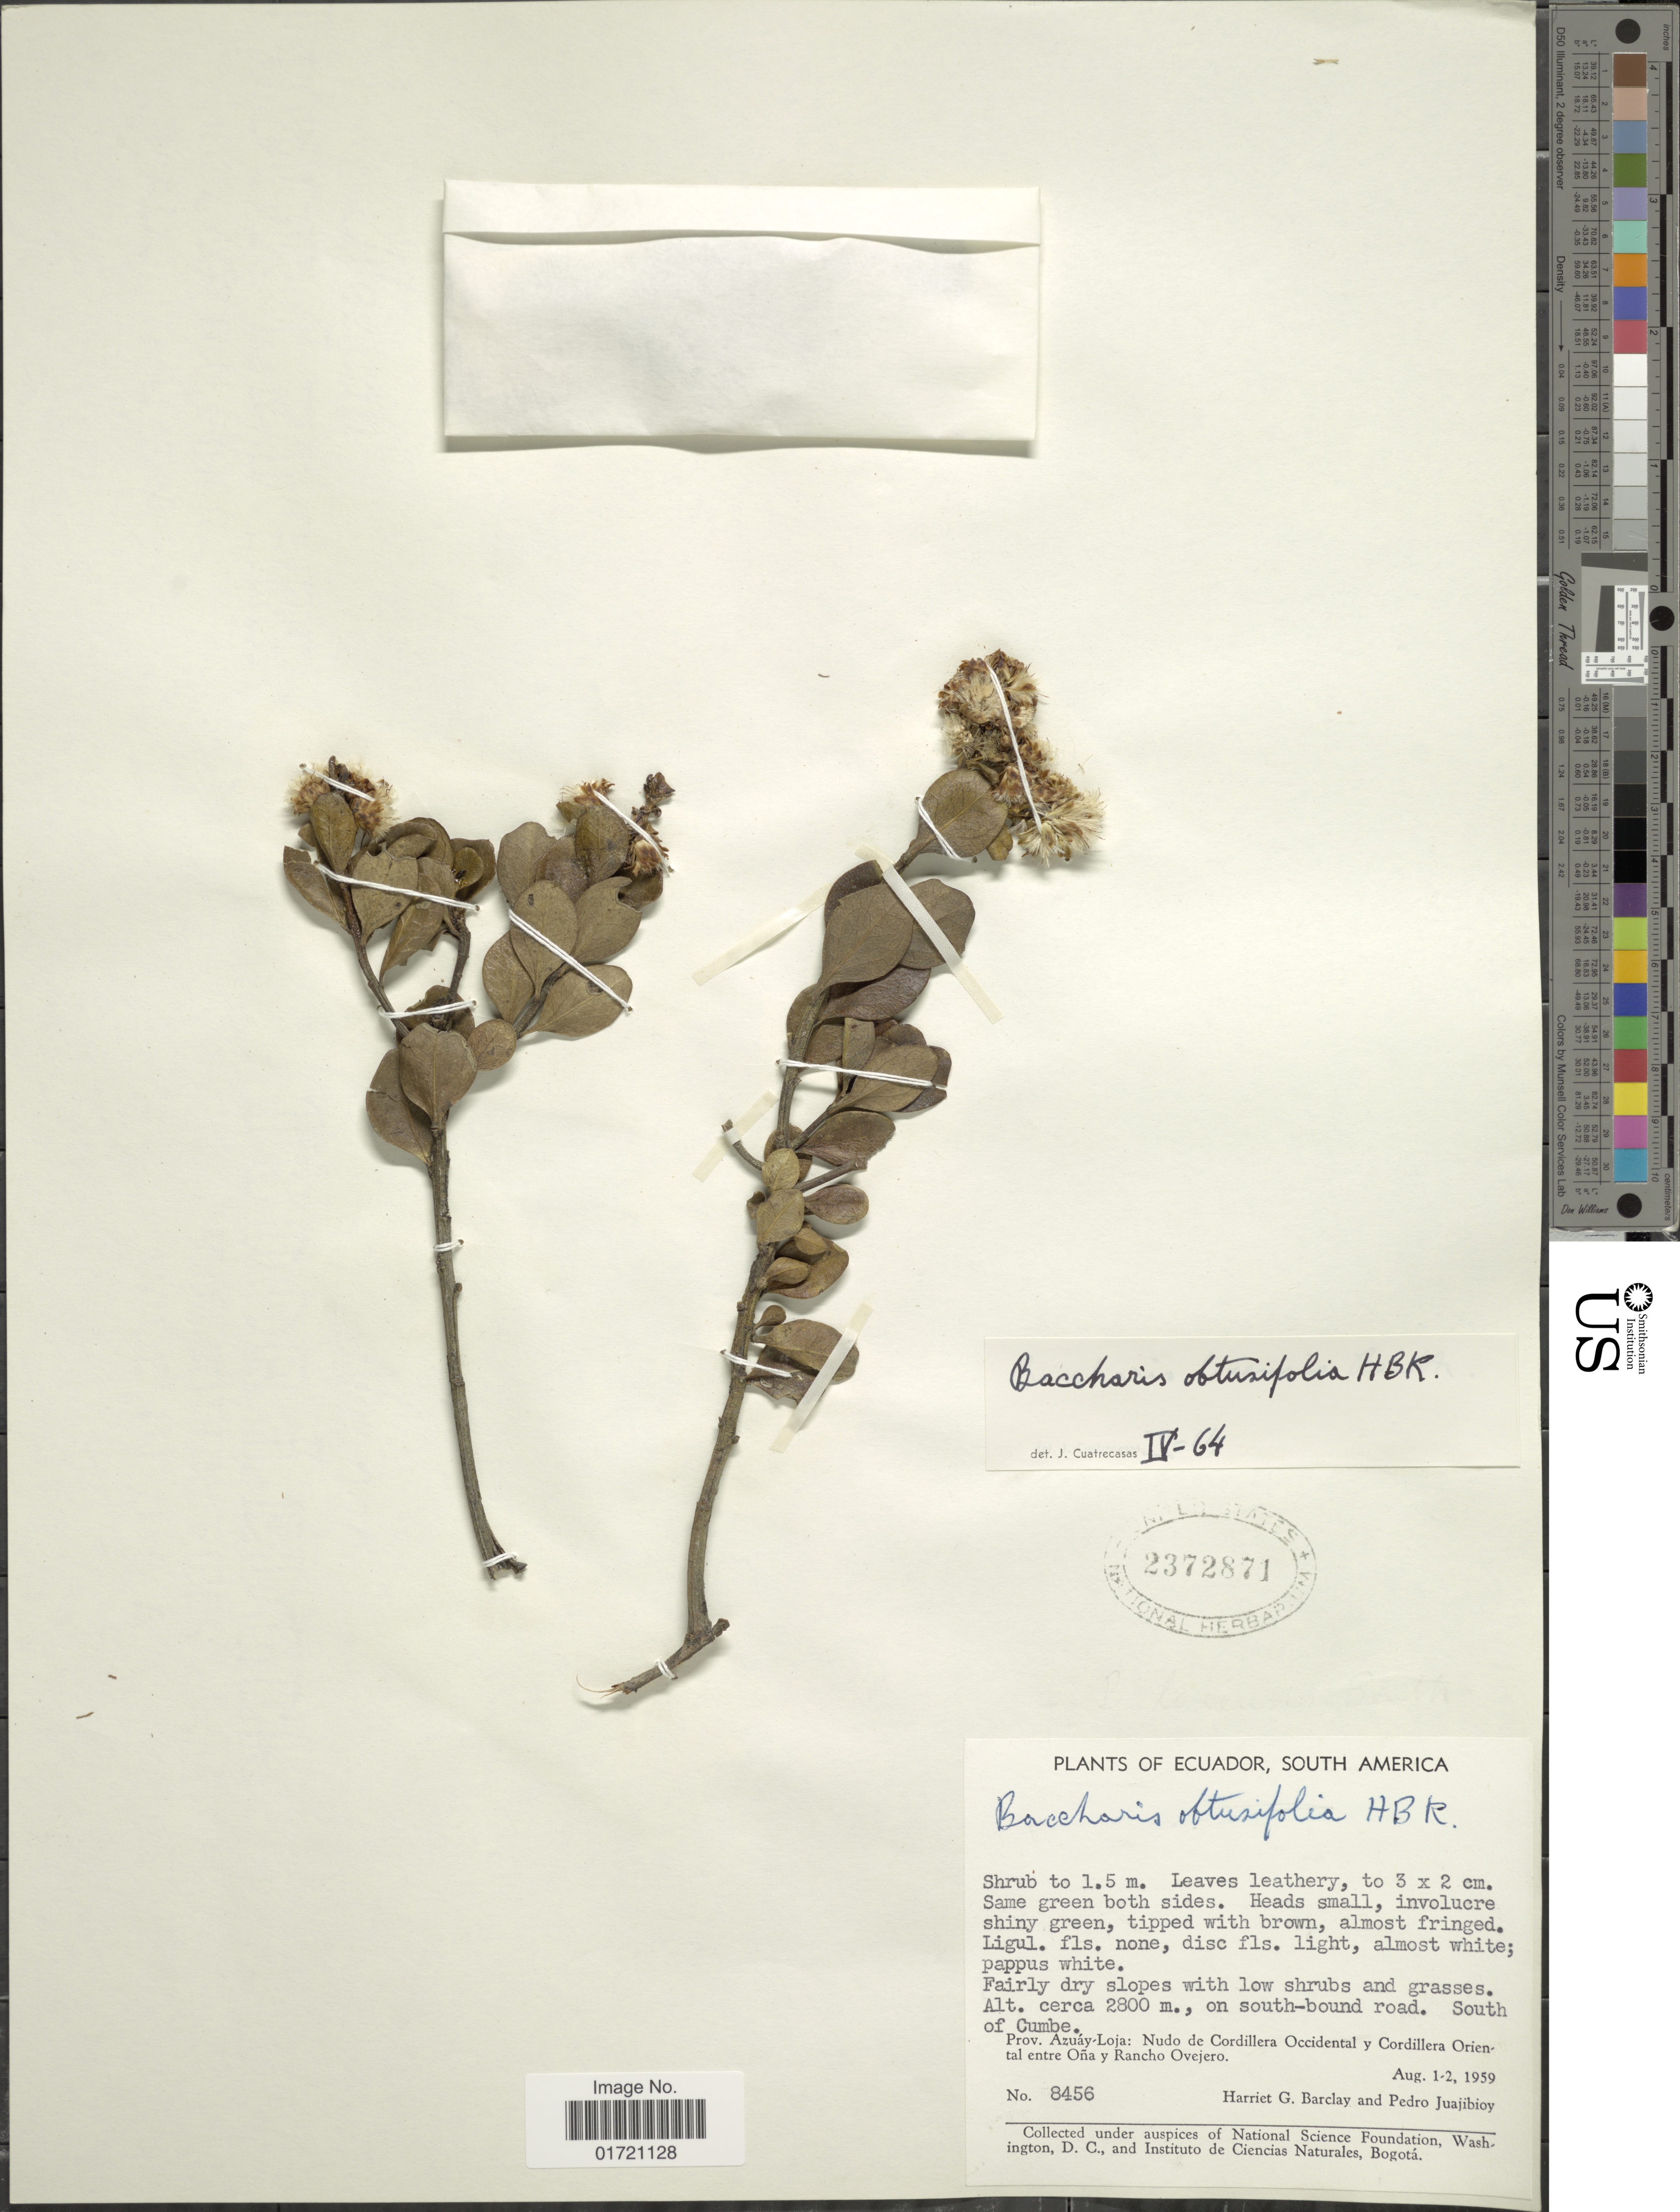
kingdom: Plantae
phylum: Tracheophyta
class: Magnoliopsida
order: Asterales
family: Asteraceae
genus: Baccharis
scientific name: Baccharis obtusifolia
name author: Kunth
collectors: H. G. Barclay & P. Juajibioy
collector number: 8456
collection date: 1959-08-01/1959-08-02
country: Ecuador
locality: South of Cumbe. Prov. Azuáy-Loja: Nudo de Cordillera Occidental y Cordillera Oriental entre Oña y Rancho Ovejero.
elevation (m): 2800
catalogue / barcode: US 2372871